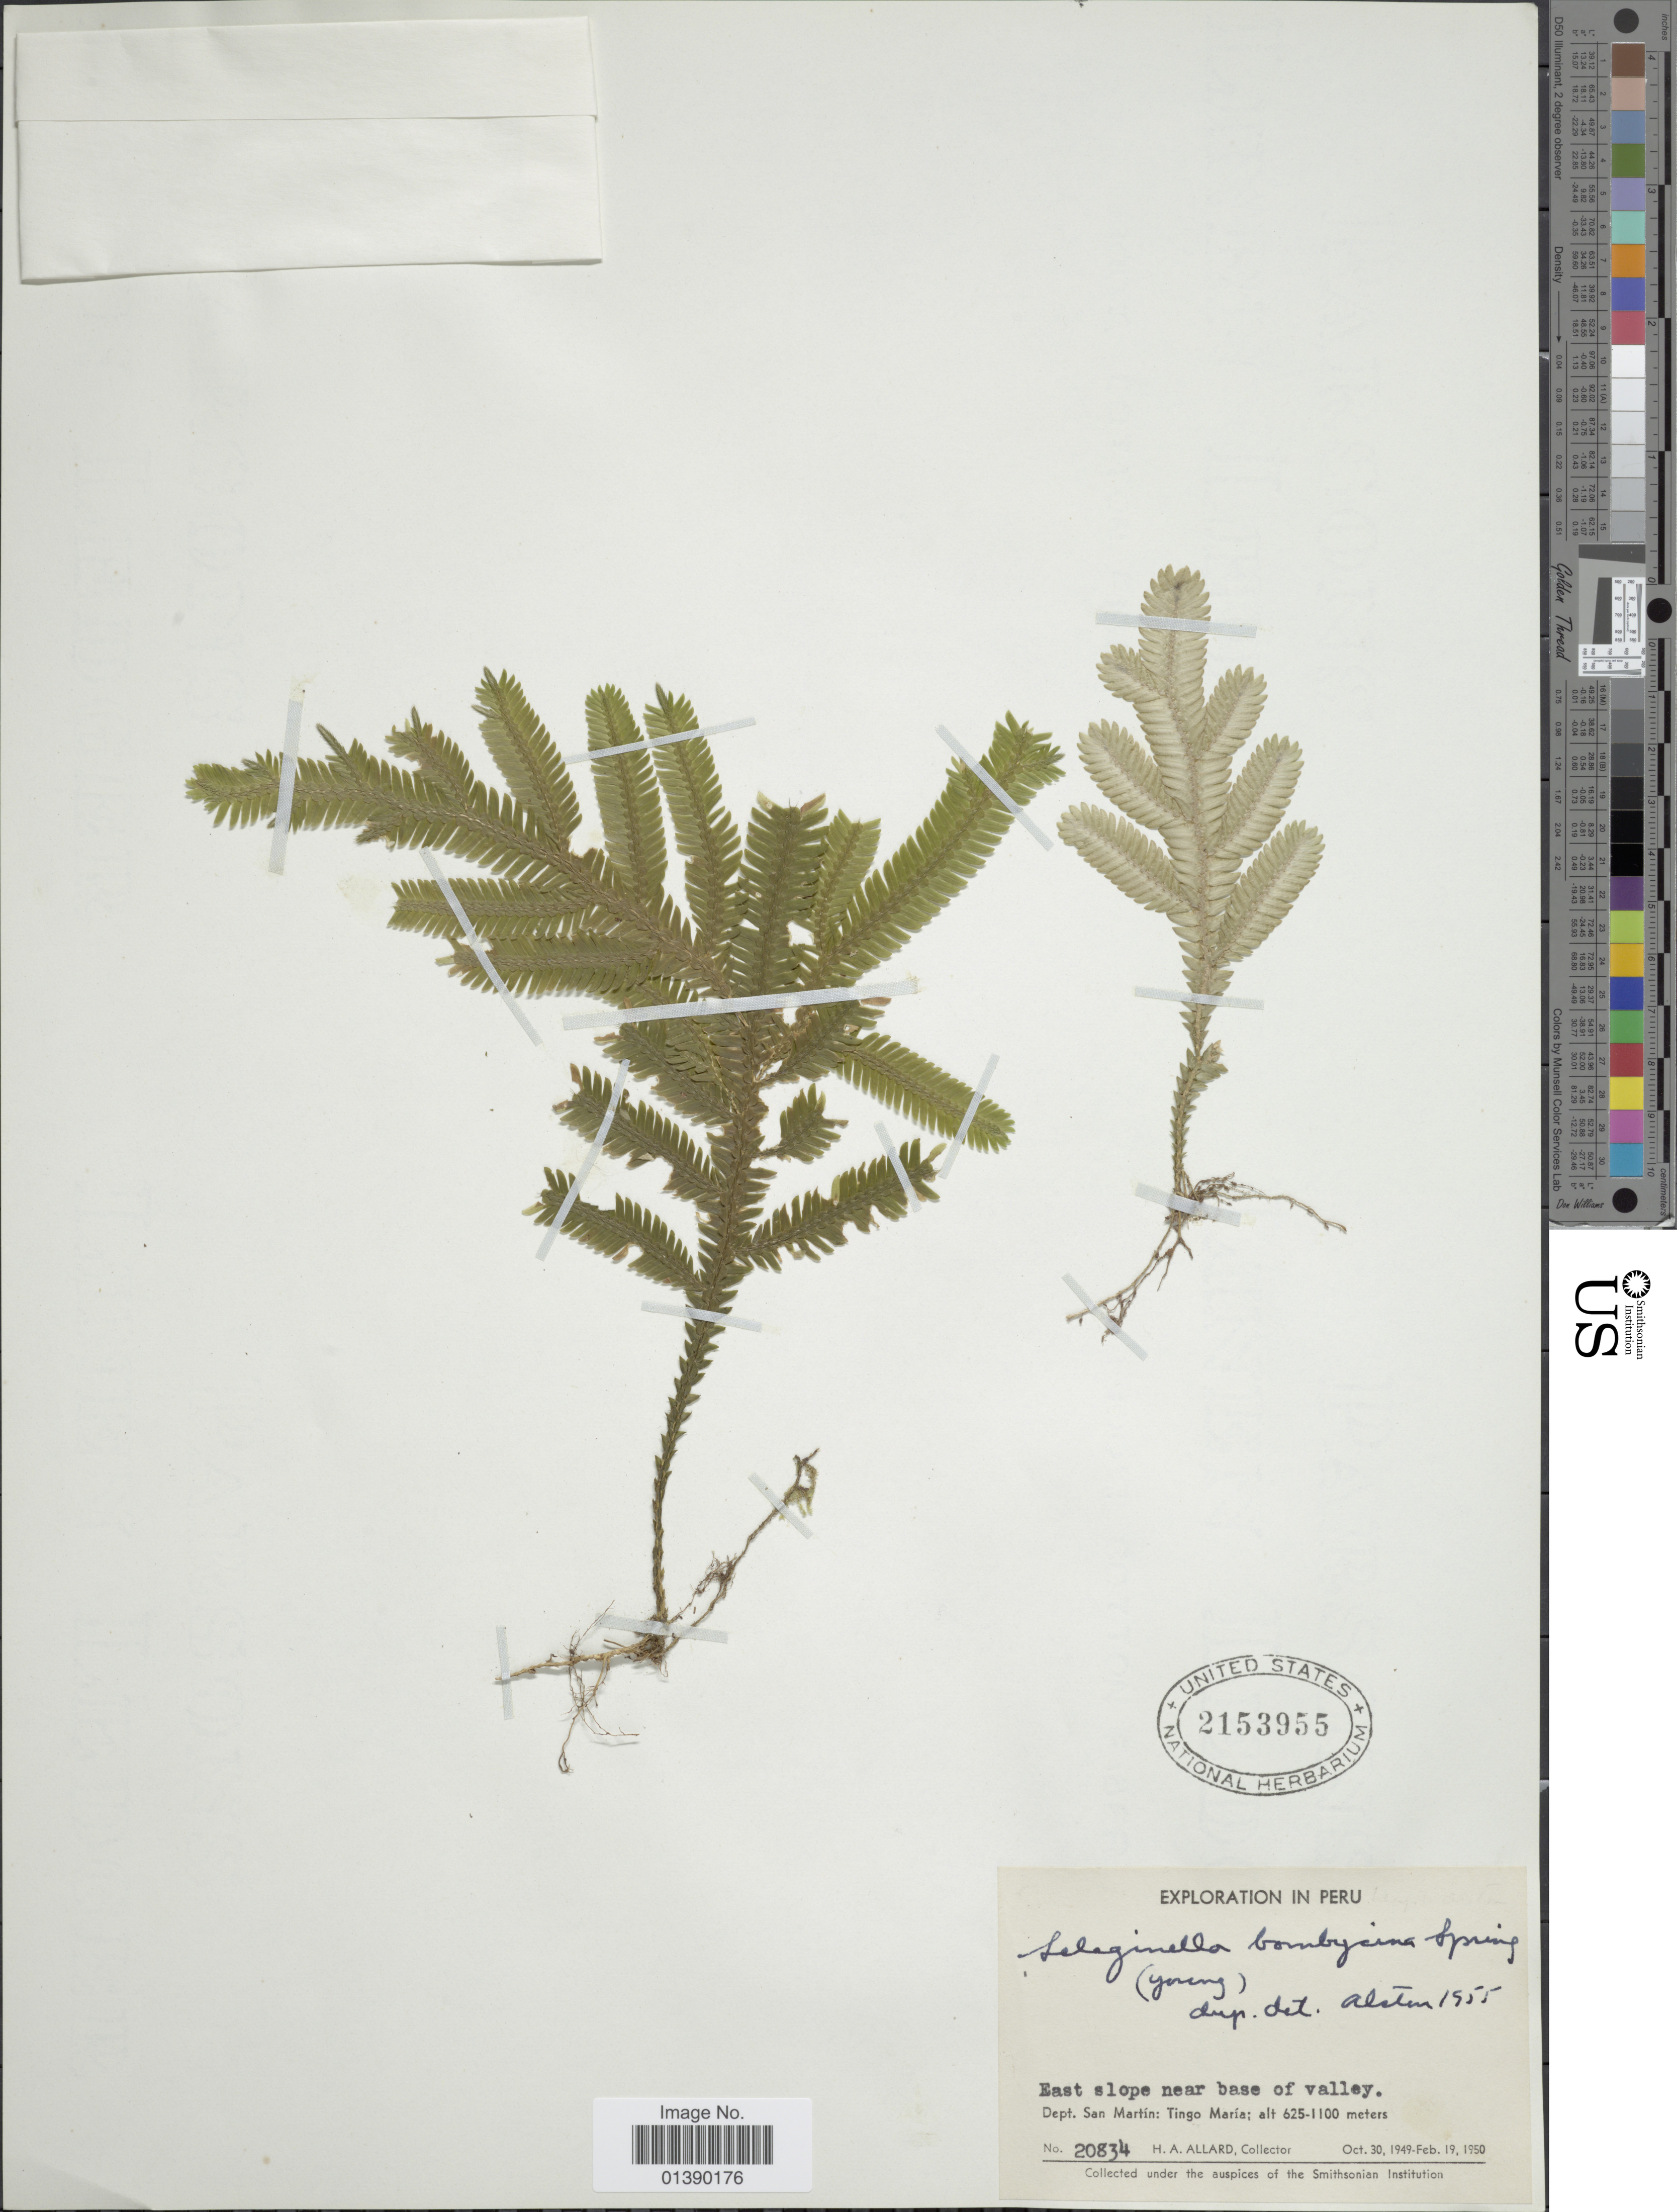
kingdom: Plantae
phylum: Tracheophyta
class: Lycopodiopsida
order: Selaginellales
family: Selaginellaceae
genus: Selaginella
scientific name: Selaginella bombycina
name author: Spring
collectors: H. A. Allard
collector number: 20834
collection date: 1949-10-30/1950-02-19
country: Peru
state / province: San Martín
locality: East slope near base of valley, Tingo María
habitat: slope base near valley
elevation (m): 625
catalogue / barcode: US 2153955